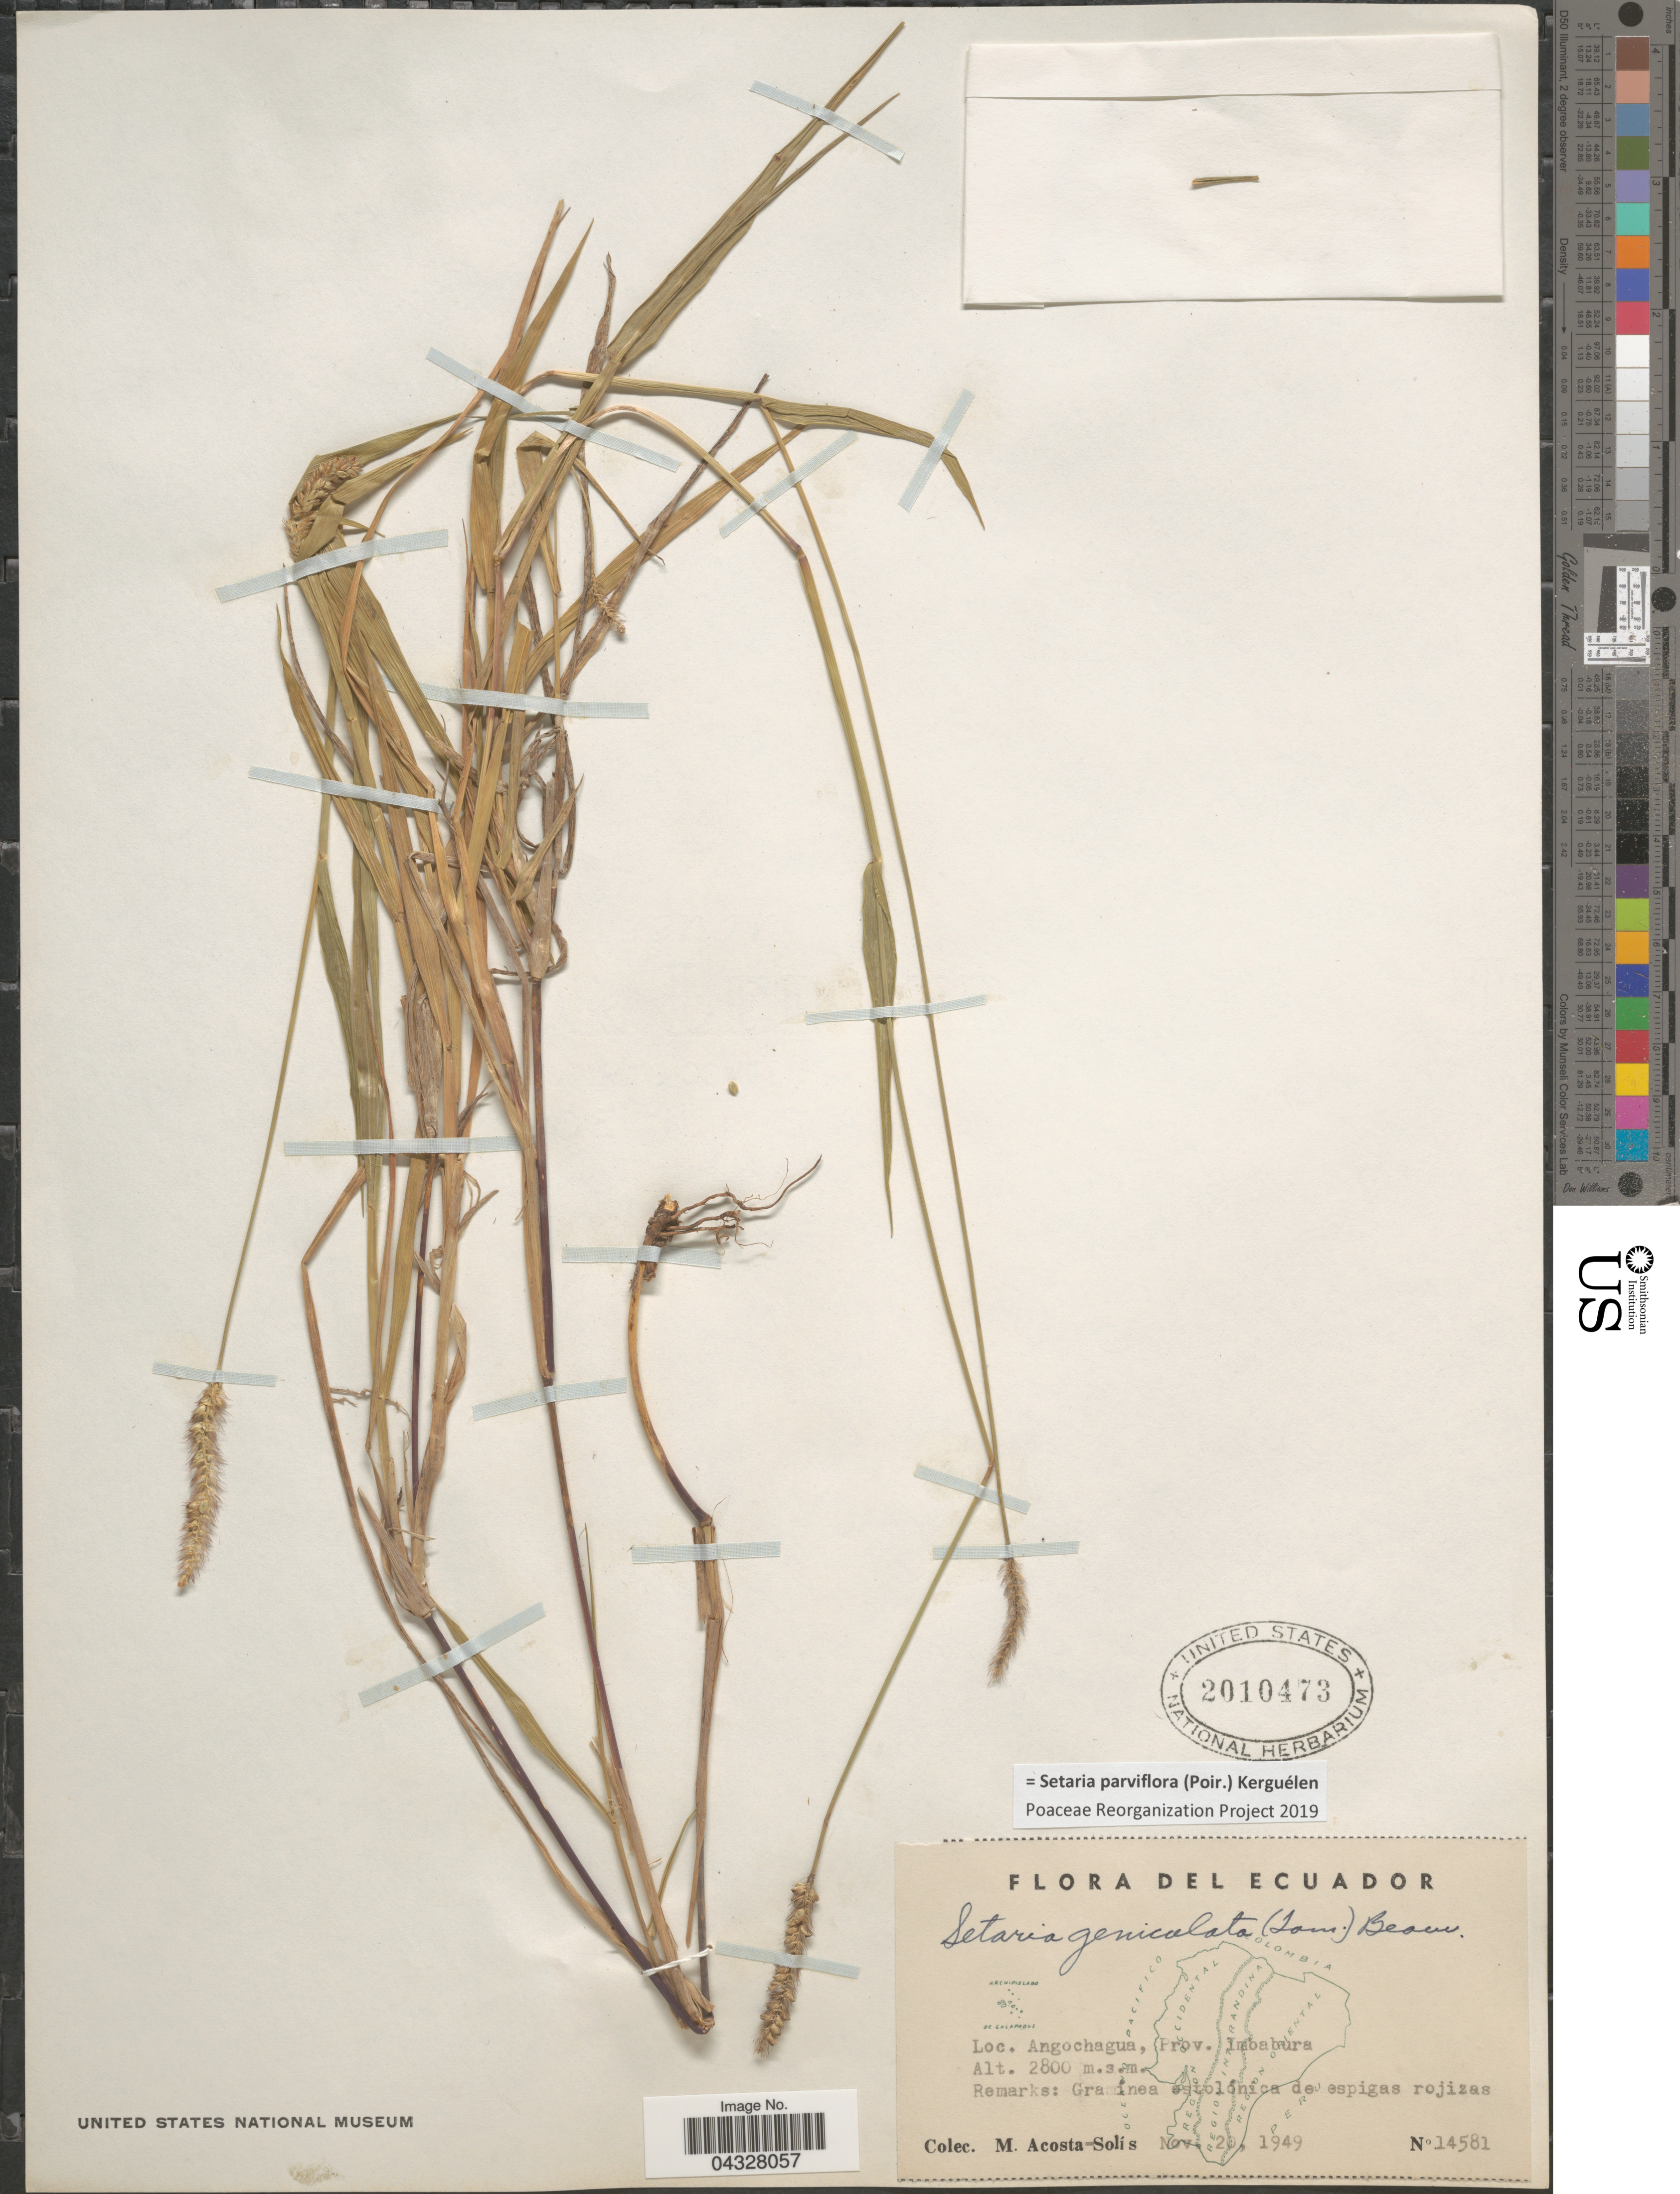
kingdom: Plantae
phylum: Tracheophyta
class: Liliopsida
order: Poales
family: Poaceae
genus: Setaria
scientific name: Setaria parviflora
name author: (Poir.) Kerguélen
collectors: M. Acosta Solis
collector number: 14581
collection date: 1949-11-20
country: Ecuador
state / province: Imbabura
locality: Angochagua.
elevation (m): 2800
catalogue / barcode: US 2010473